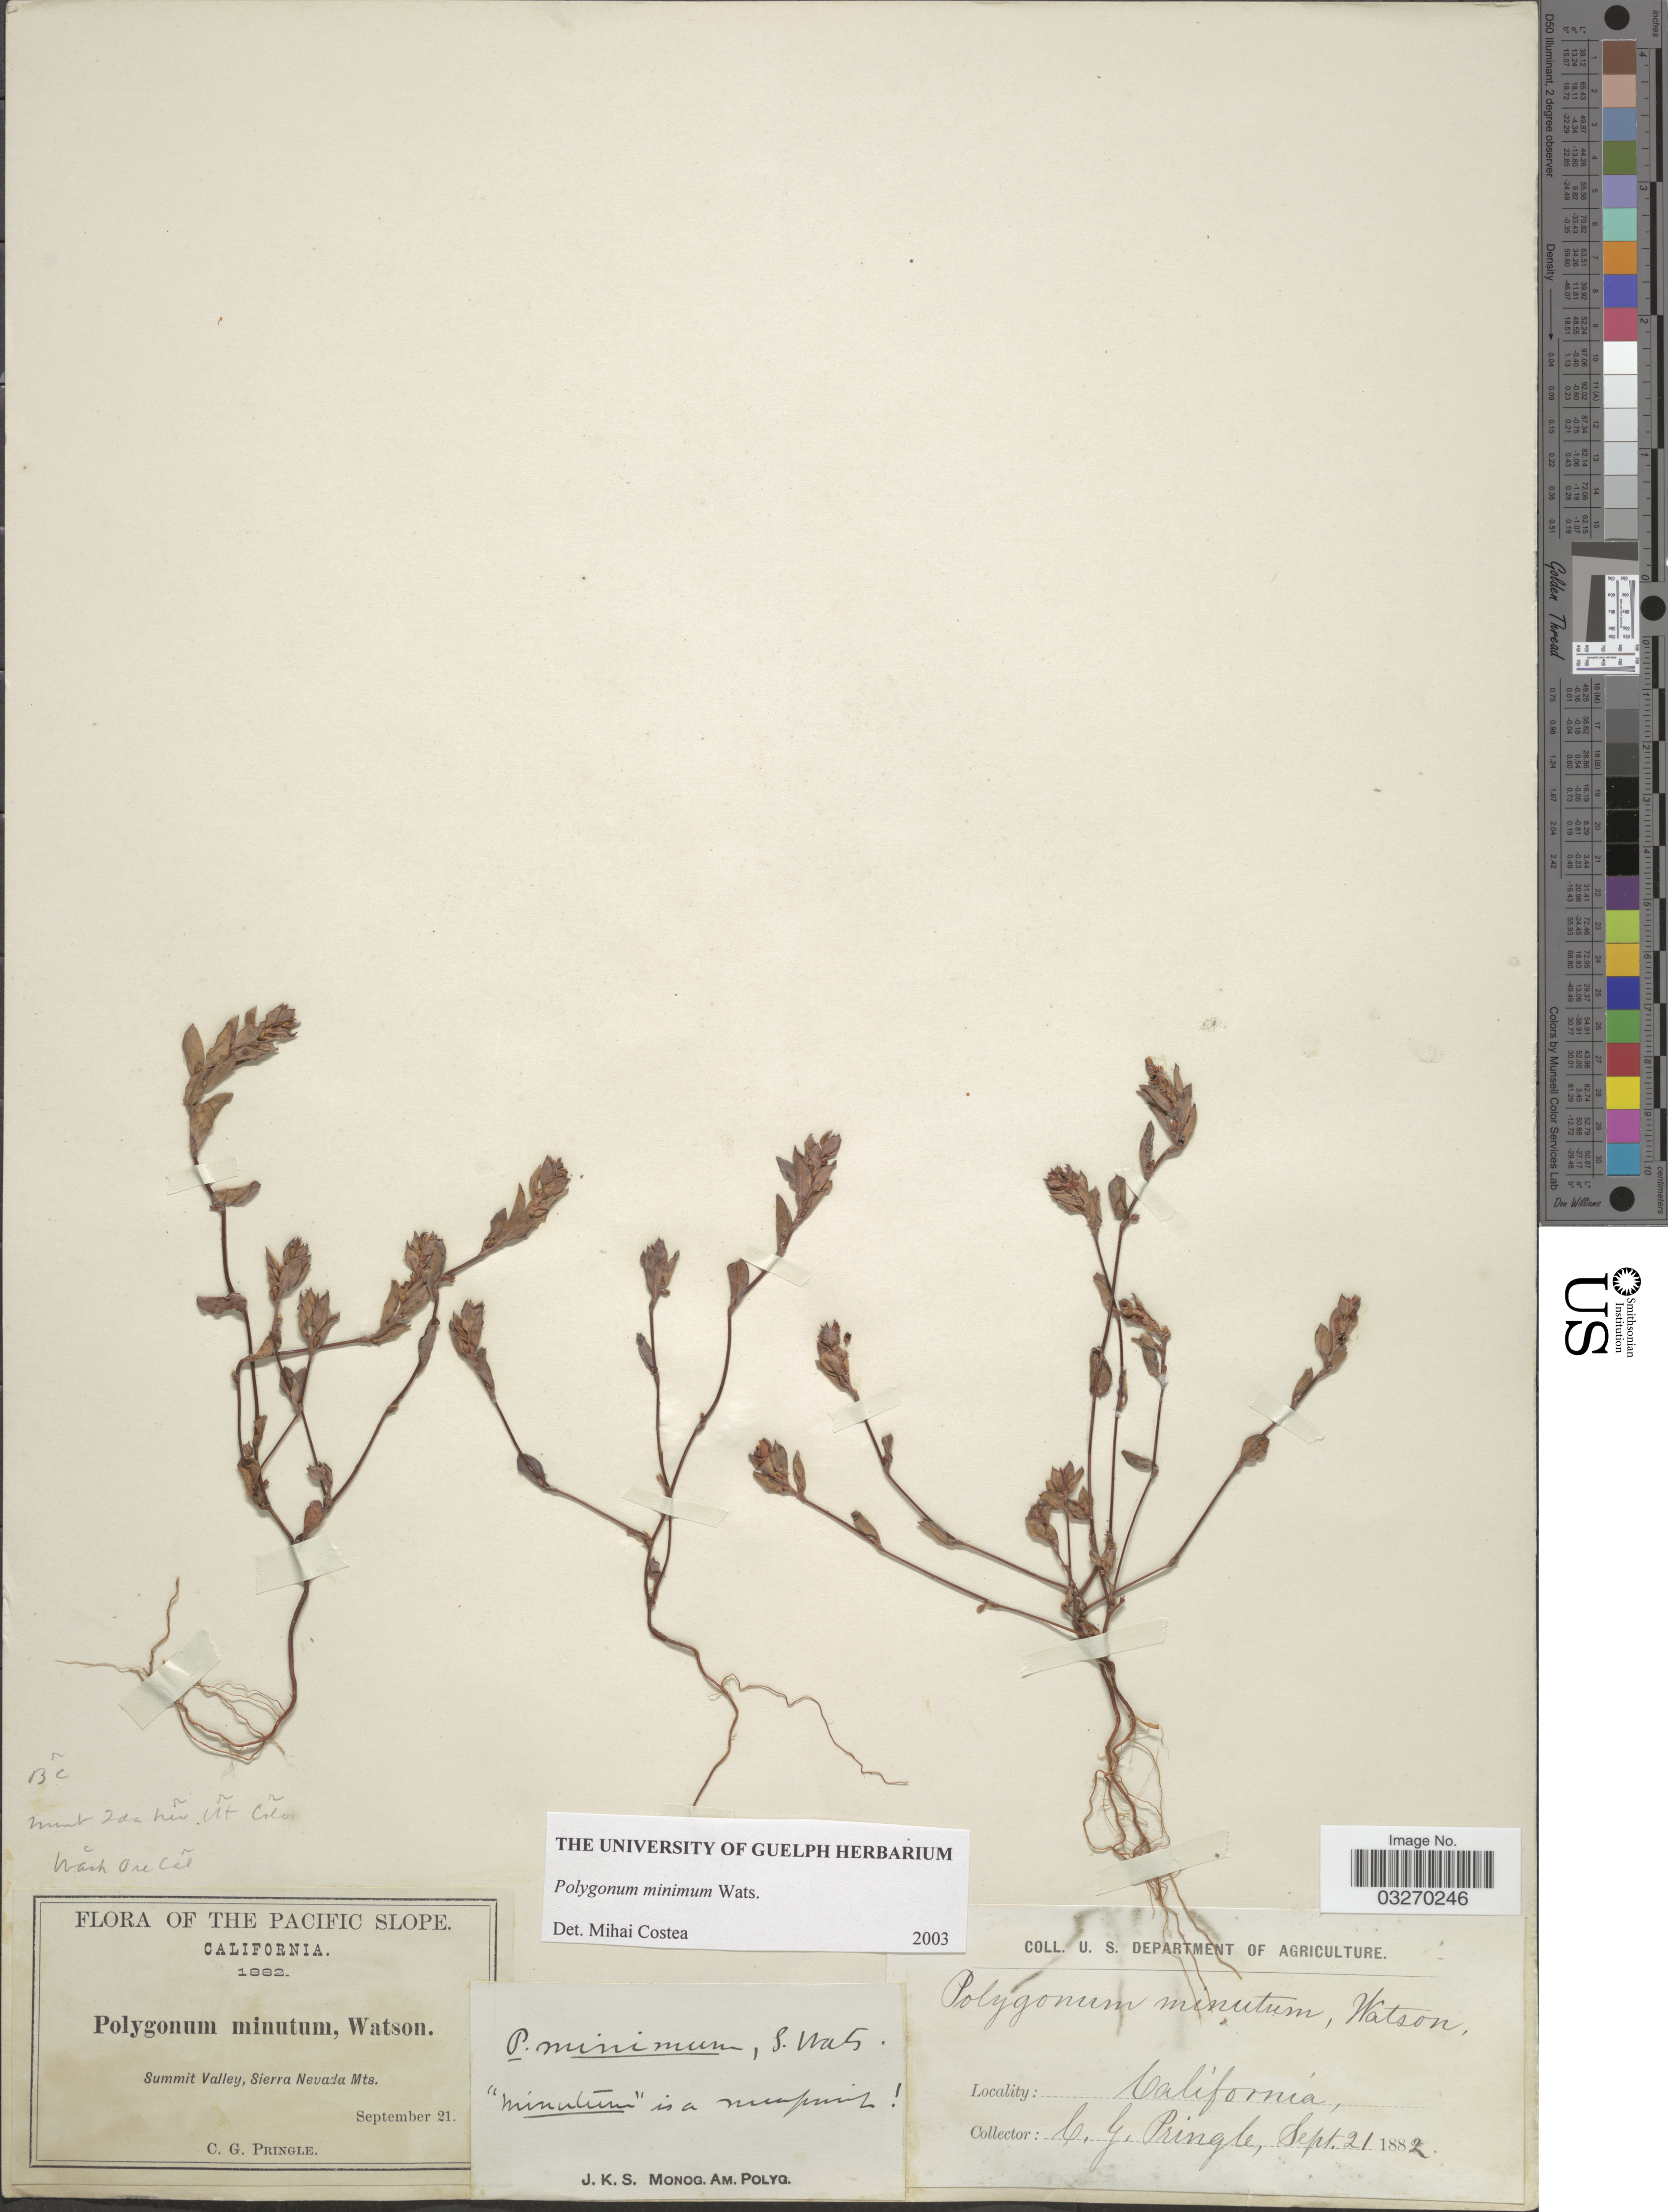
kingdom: Plantae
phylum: Tracheophyta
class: Magnoliopsida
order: Caryophyllales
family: Polygonaceae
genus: Polygonum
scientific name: Polygonum minimum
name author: S. Watson in C. King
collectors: C. G. Pringle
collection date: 1882-09-21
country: United States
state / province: California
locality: The Pacific Slope. Summit Valley, Sierra Nevada Mts.